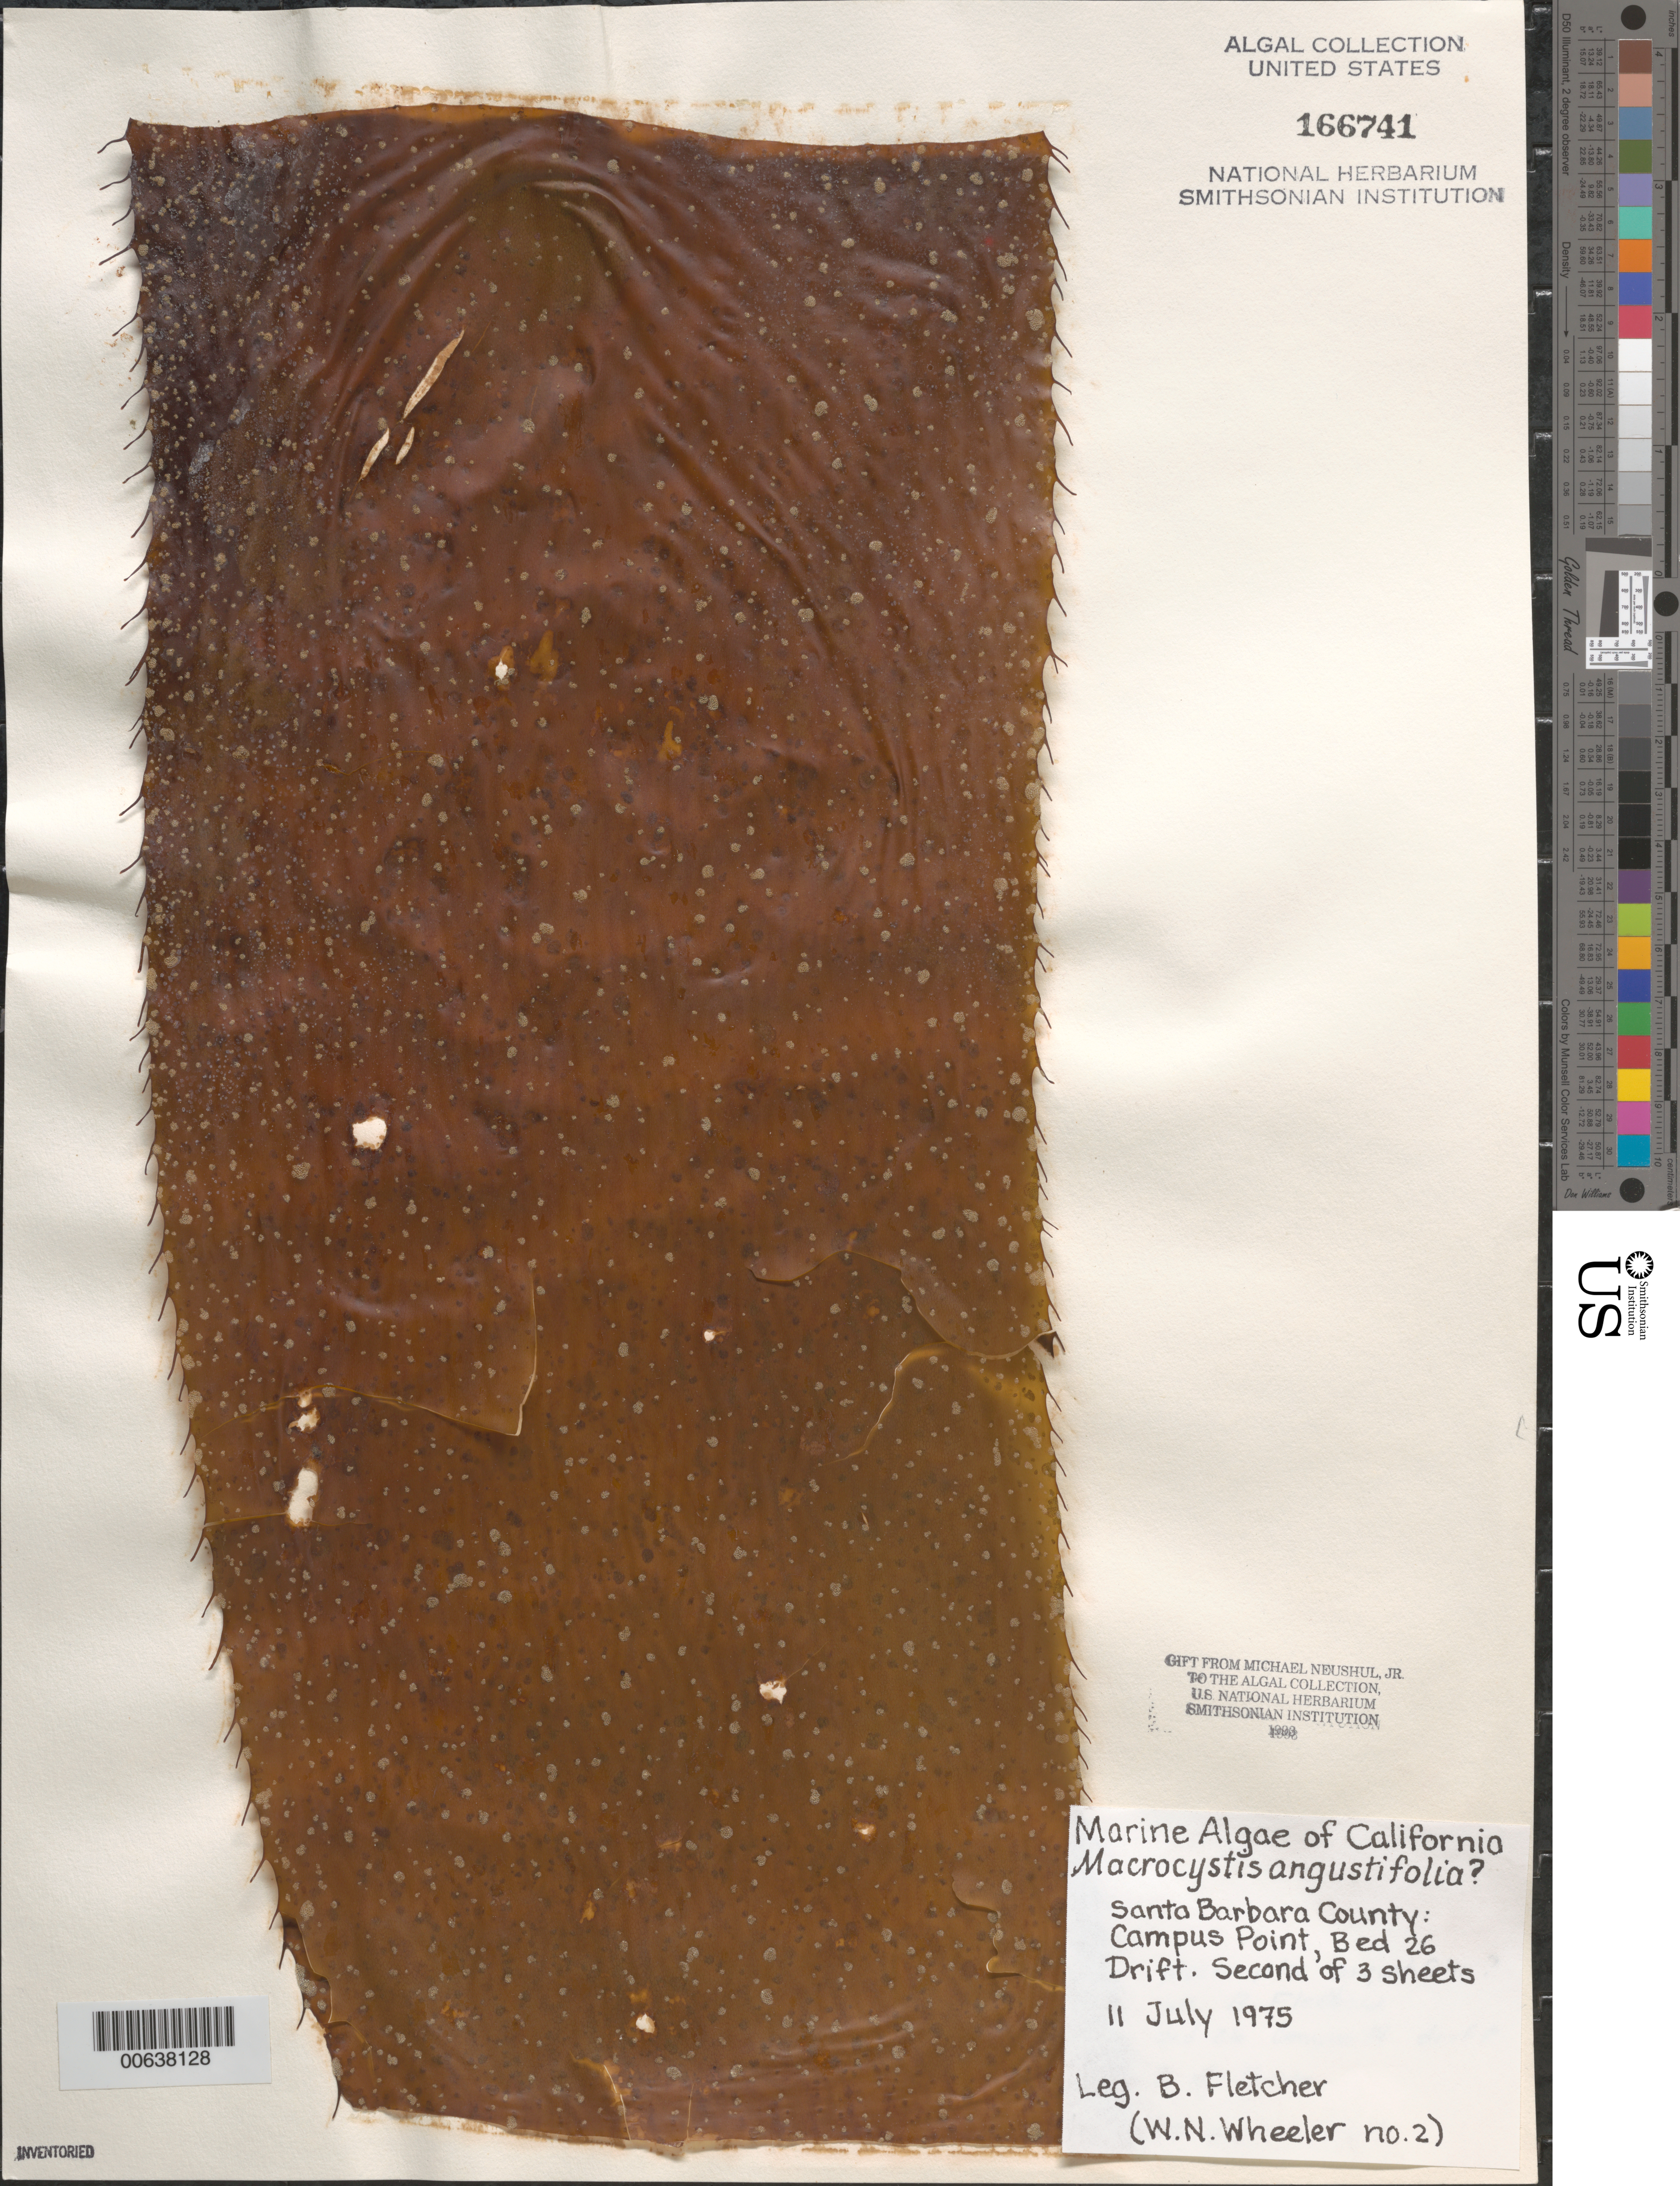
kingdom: Chromista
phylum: Ochrophyta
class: Phaeophyceae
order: Laminariales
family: Laminariaceae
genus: Macrocystis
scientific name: Macrocystis pyrifera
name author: (L.) C. Agardh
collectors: B. Fletcher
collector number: Wheeler 2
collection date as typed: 11 Jul 1975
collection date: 1975-07-11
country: United States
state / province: California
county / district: Santa Barbara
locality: Campus Point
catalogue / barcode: US 166741